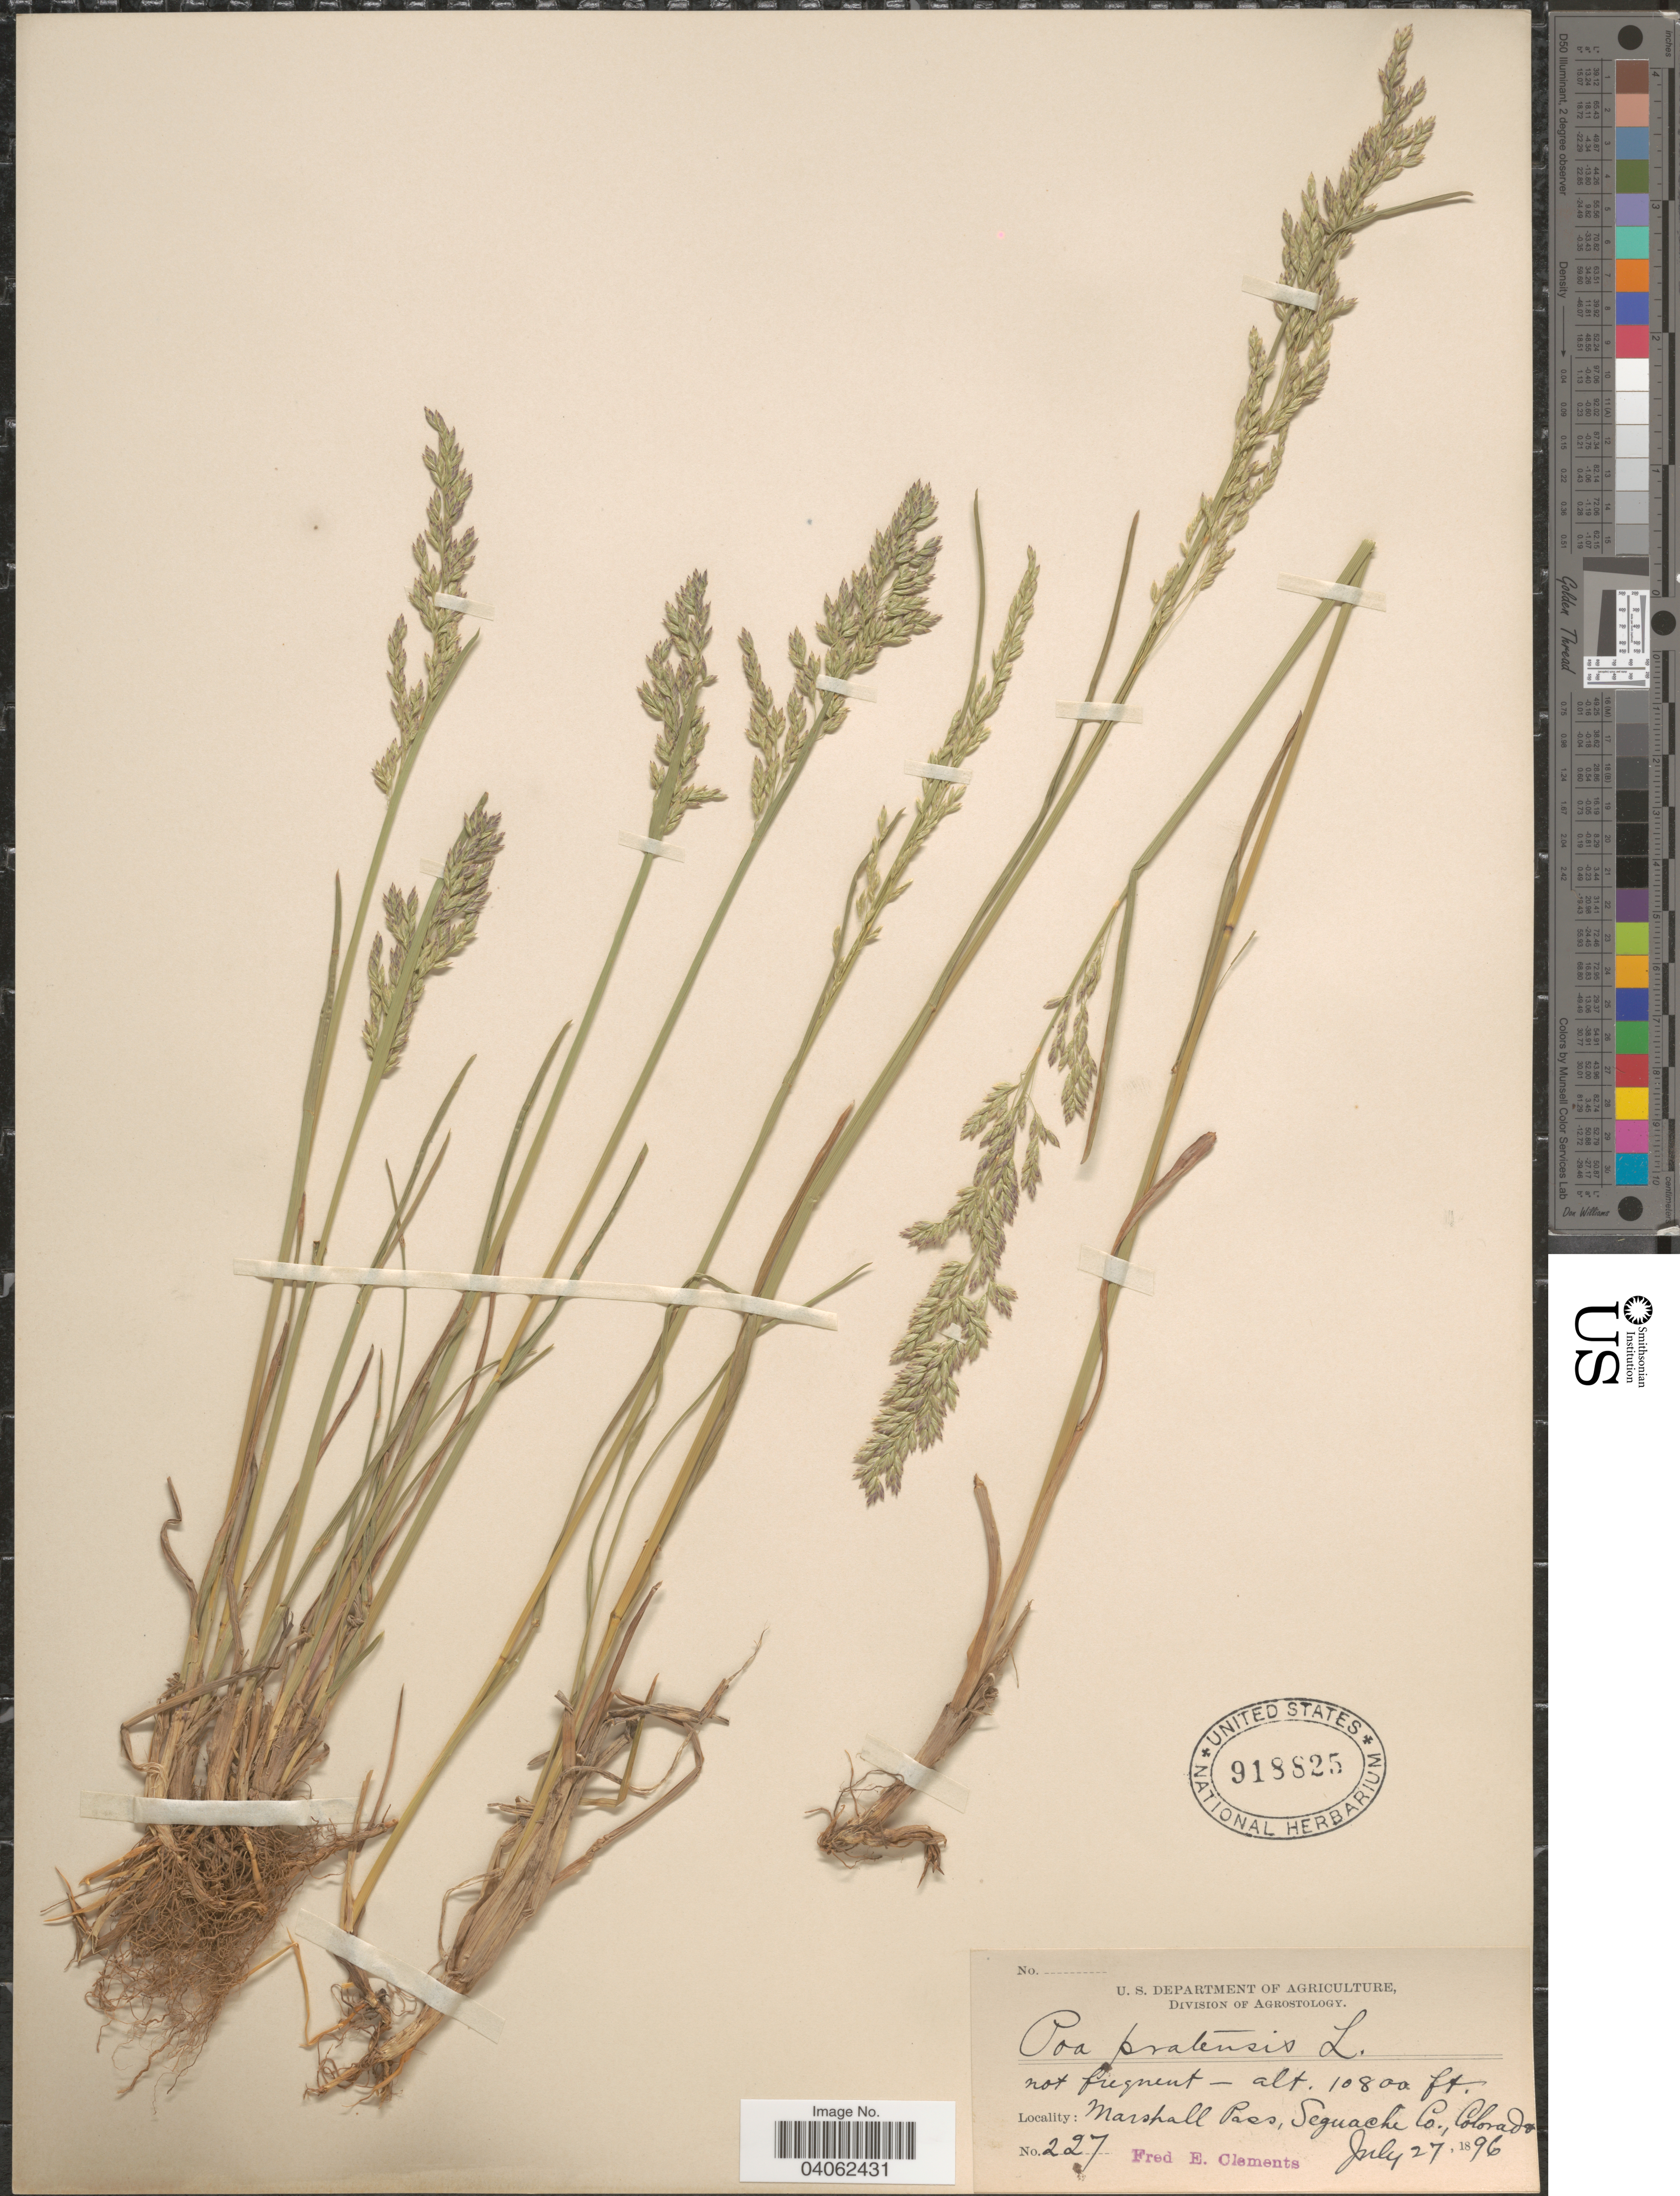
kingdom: Plantae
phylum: Tracheophyta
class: Liliopsida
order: Poales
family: Poaceae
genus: Poa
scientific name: Poa pratensis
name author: L.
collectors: F. E. Clements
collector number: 227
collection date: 1896-07-27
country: United States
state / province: Colorado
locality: Marshall Pass, Seguache Co.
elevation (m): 3292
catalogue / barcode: US 918825